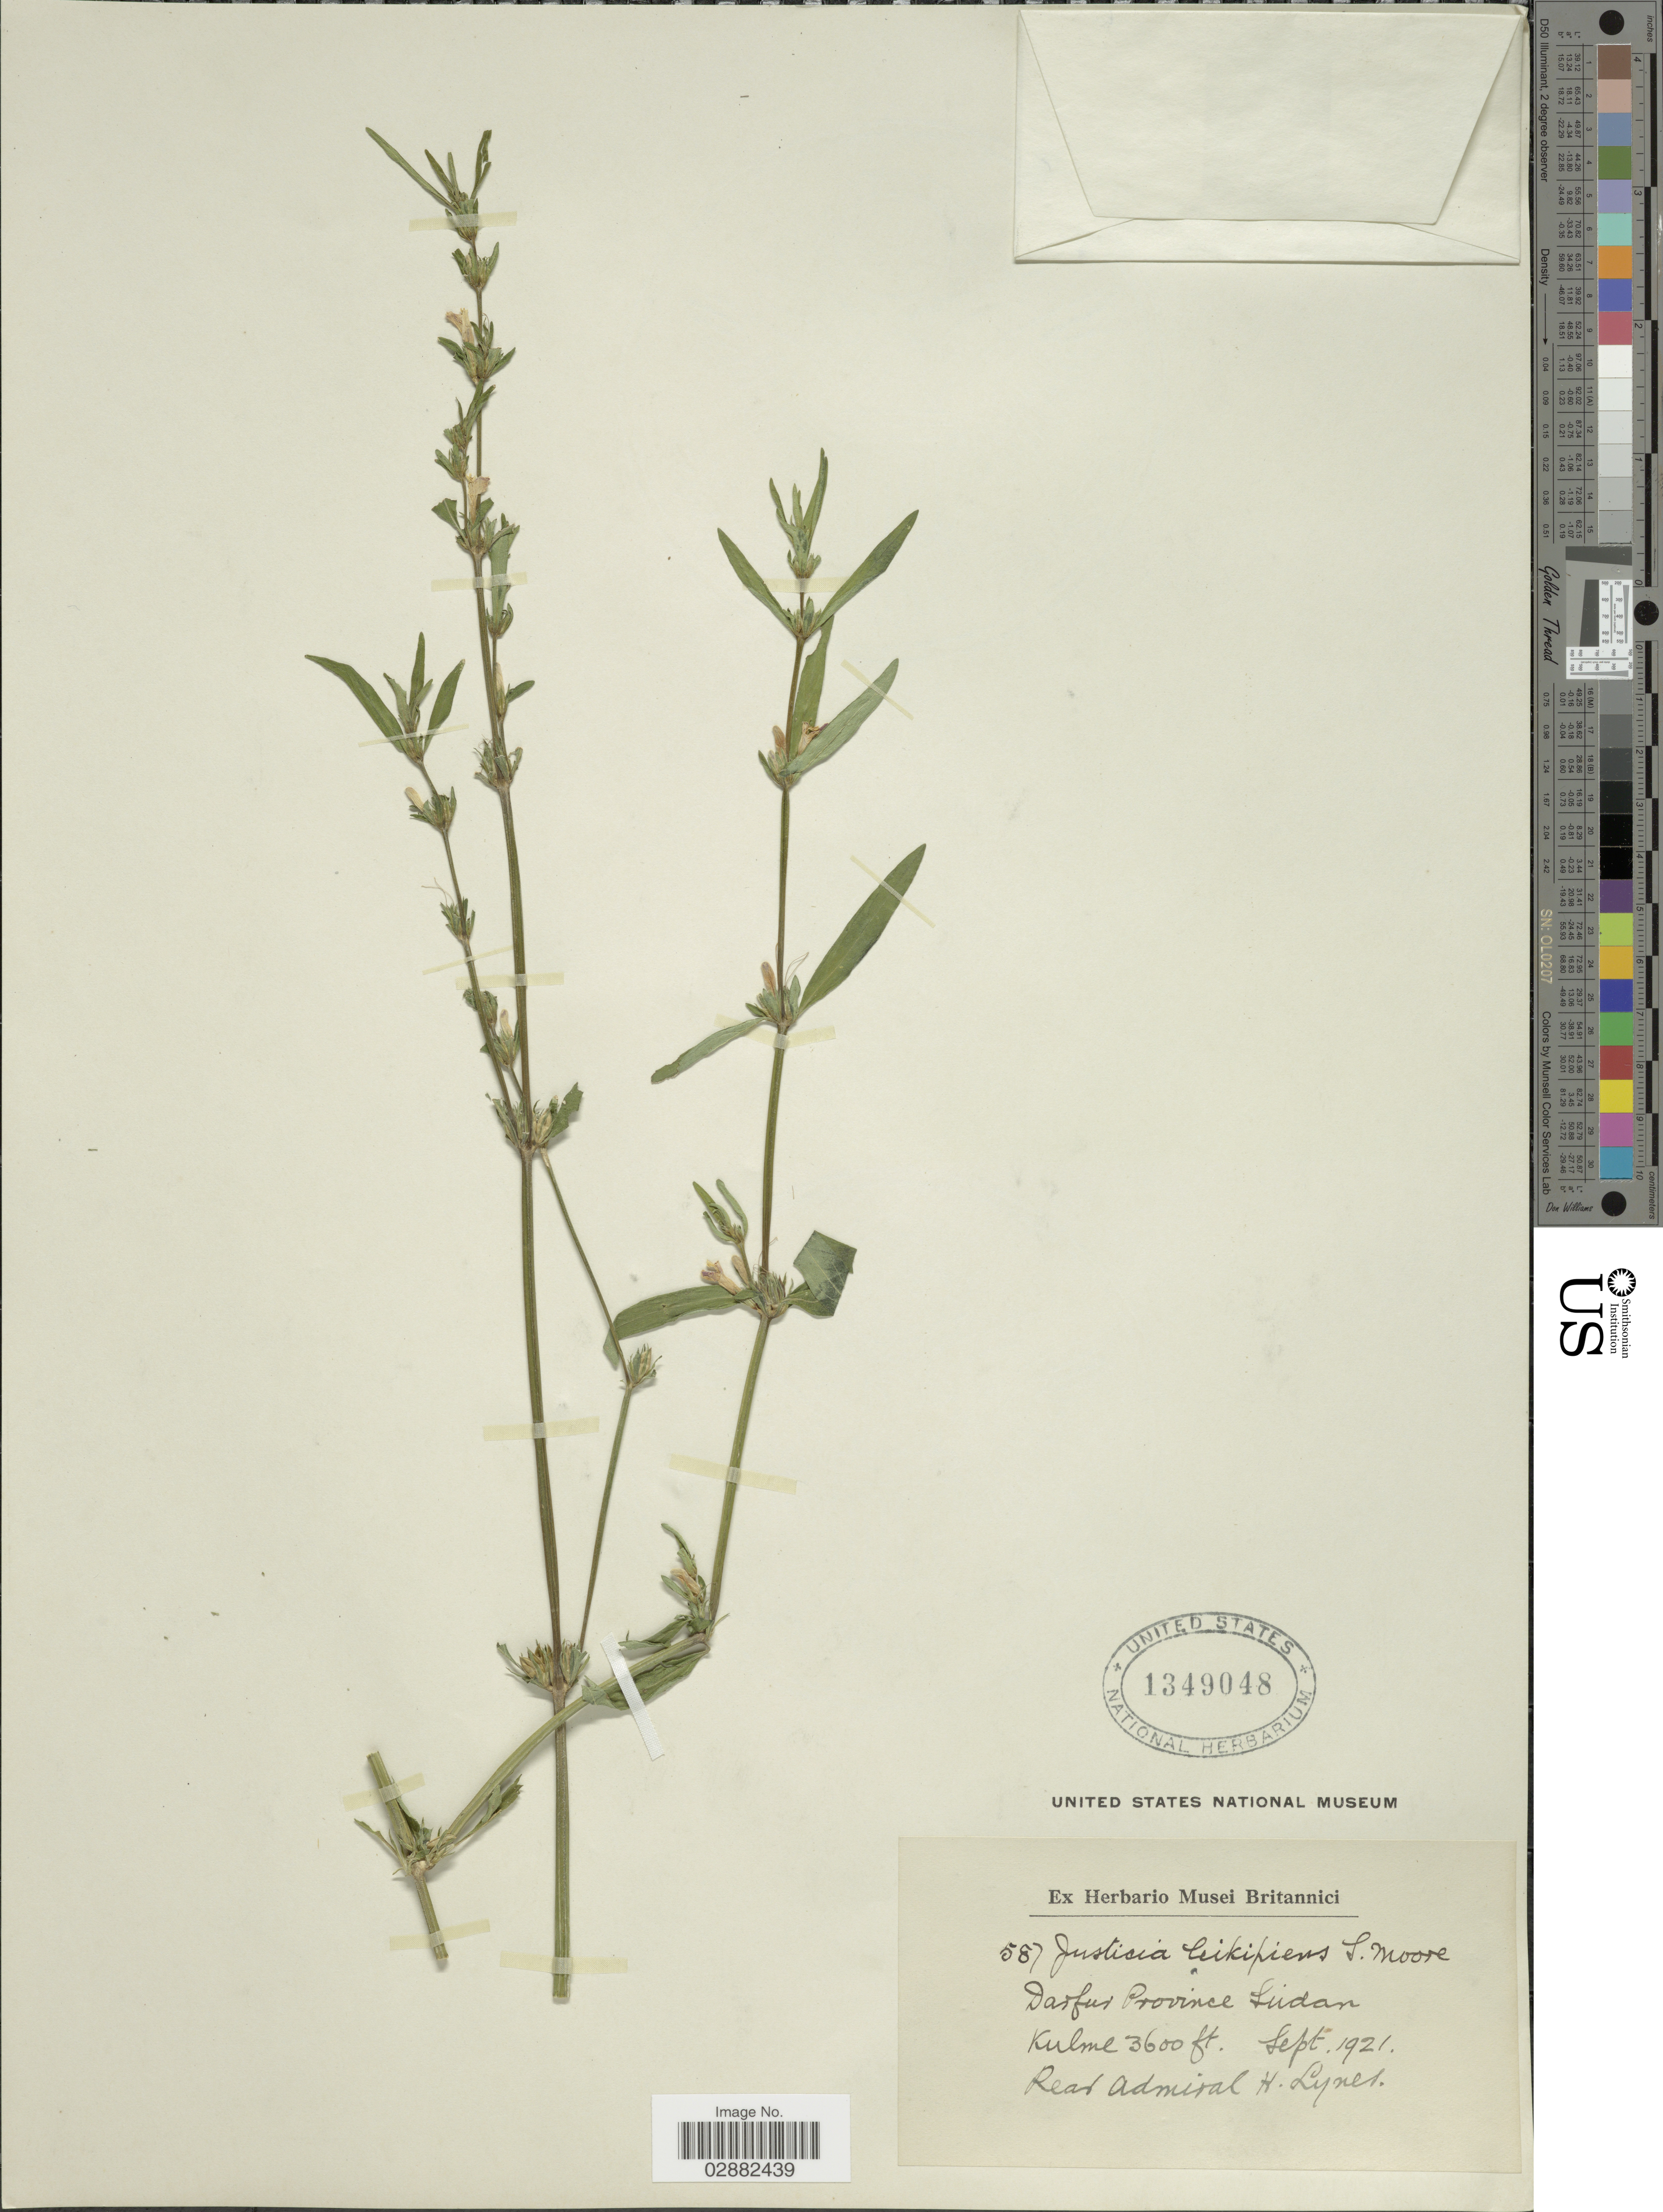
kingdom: Plantae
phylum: Tracheophyta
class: Magnoliopsida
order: Lamiales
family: Acanthaceae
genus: Justicia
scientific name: Justicia leikpiensis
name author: S. Moore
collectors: H. Lynes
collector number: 587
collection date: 1921-09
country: Sudan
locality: Darfur Province, Kulme.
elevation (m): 1097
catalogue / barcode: US 1349048